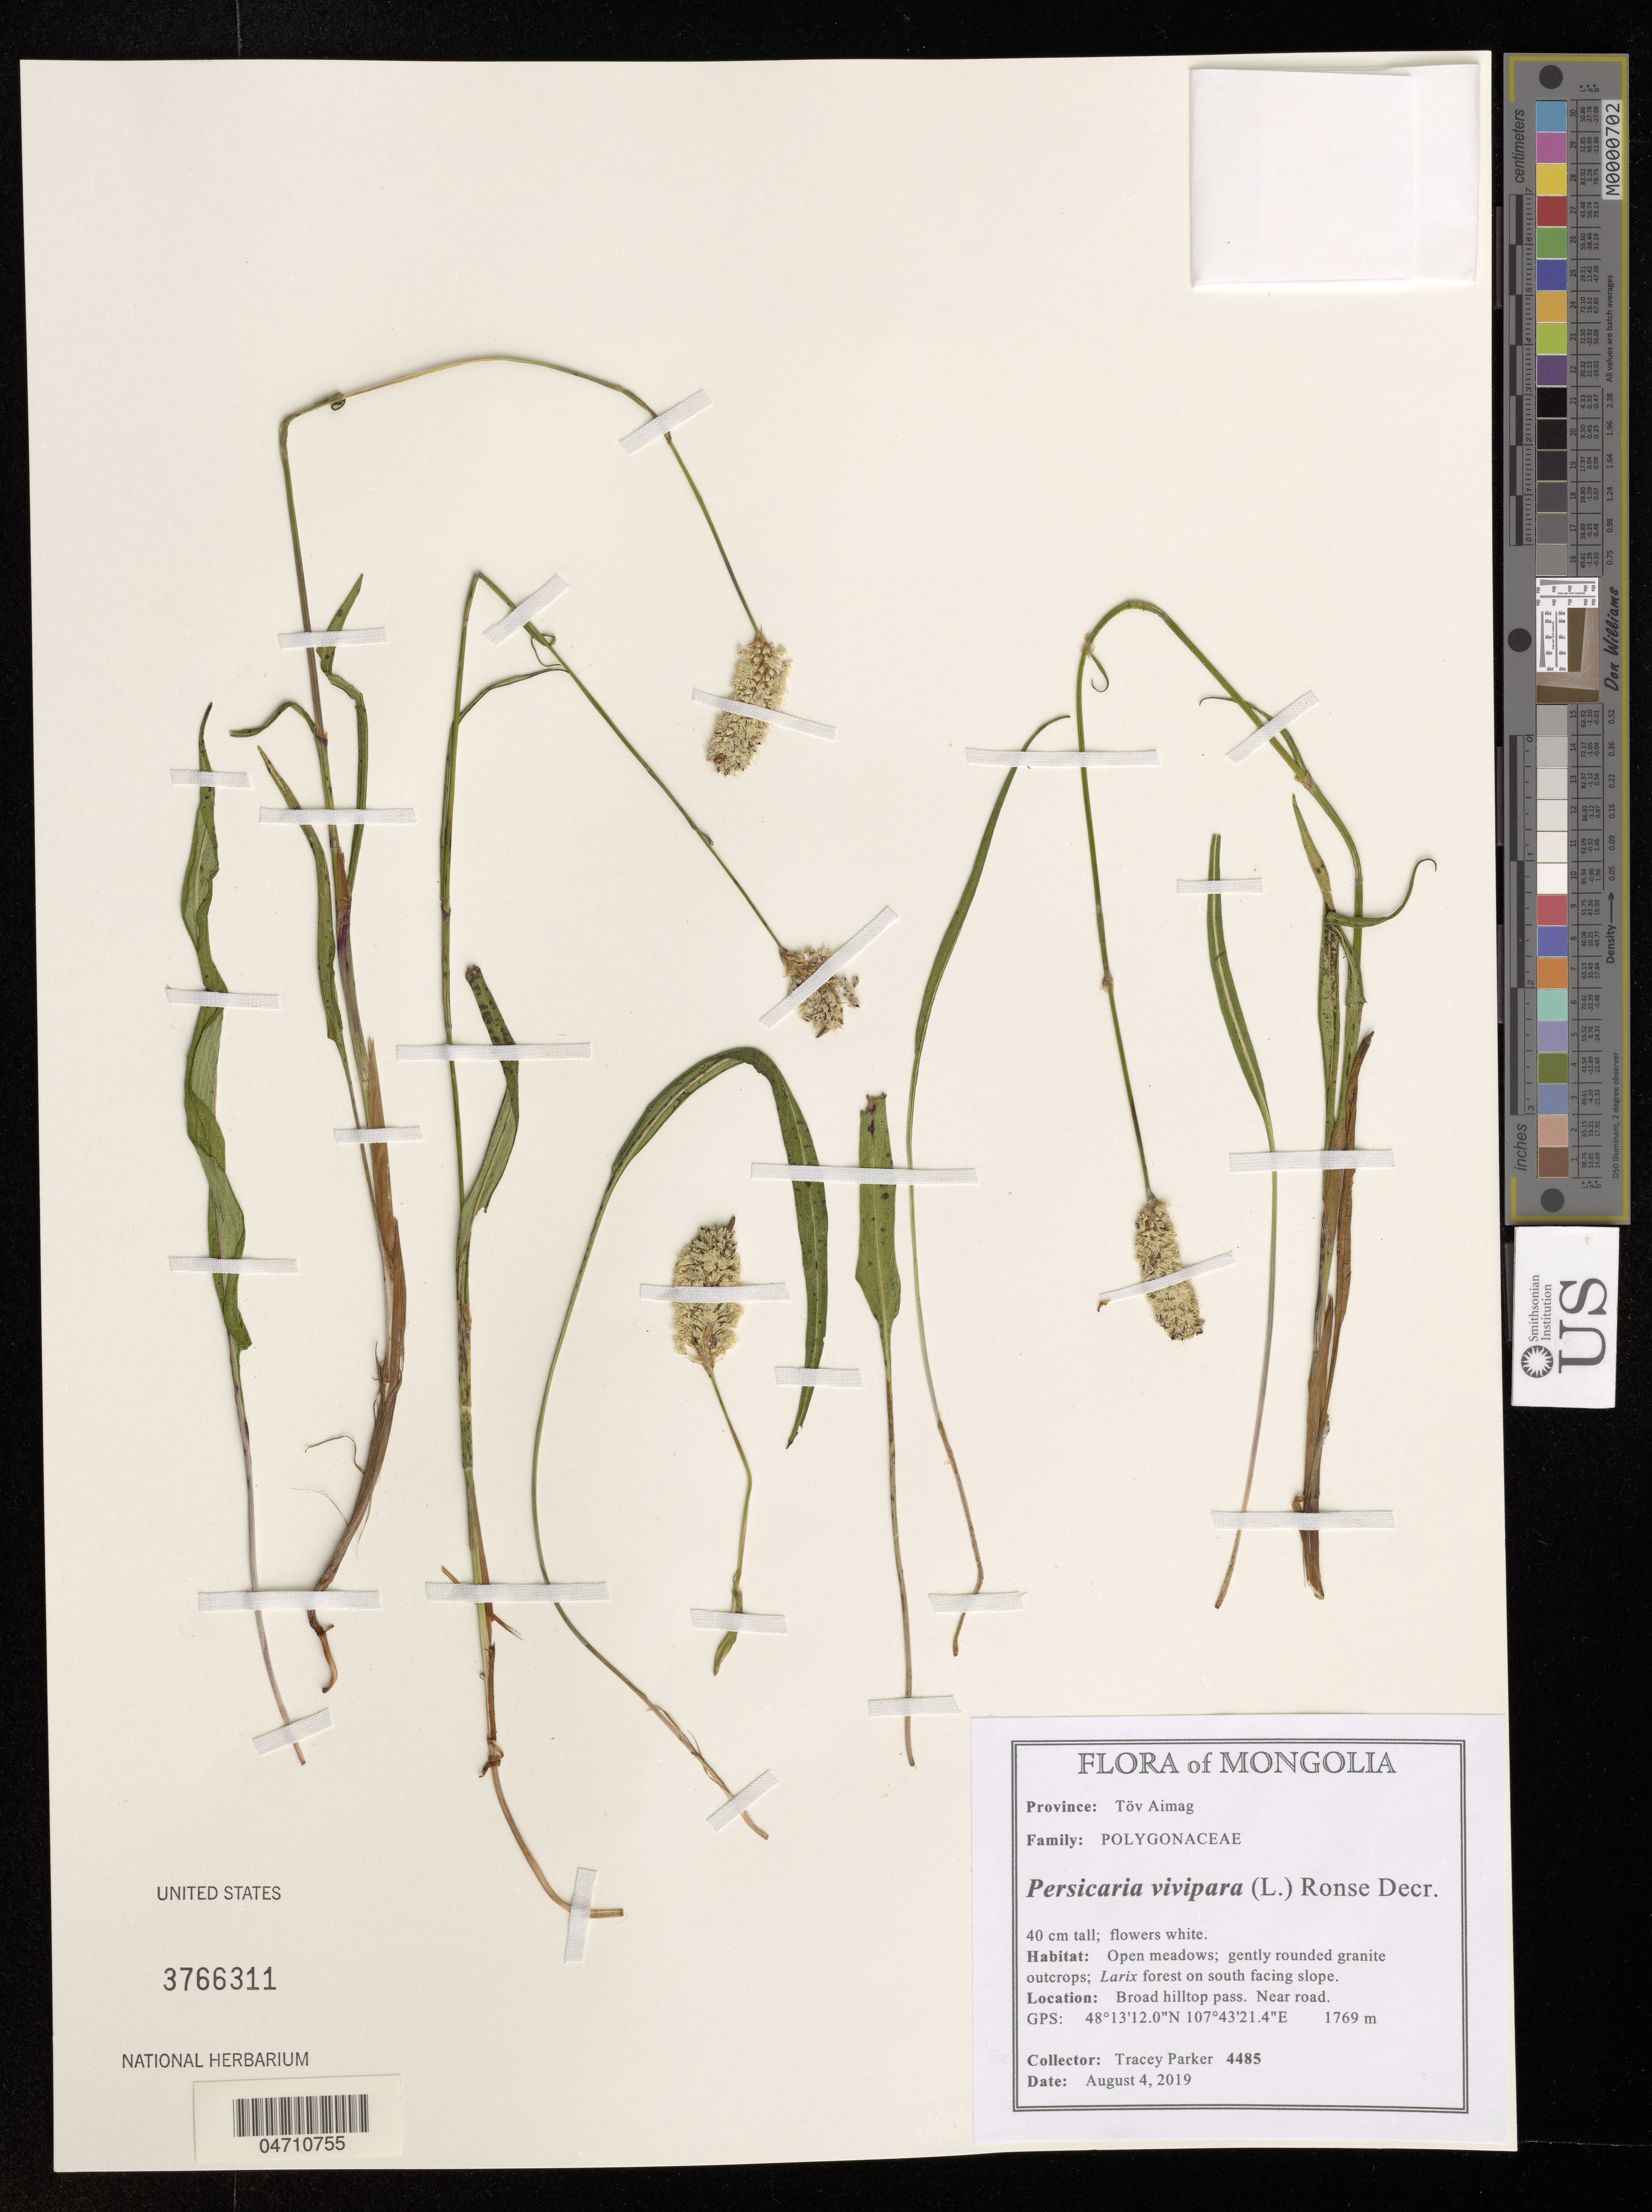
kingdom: Plantae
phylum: Tracheophyta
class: Magnoliopsida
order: Caryophyllales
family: Polygonaceae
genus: Persicaria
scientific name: Persicaria vivipara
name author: (L.) Ronse Decr.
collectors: T. Parker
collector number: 4485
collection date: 2019-08-04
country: Mongolia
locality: Province: Töv Aimag. Broad hilltop pass. Near road.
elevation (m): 1769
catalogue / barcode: US 3766311